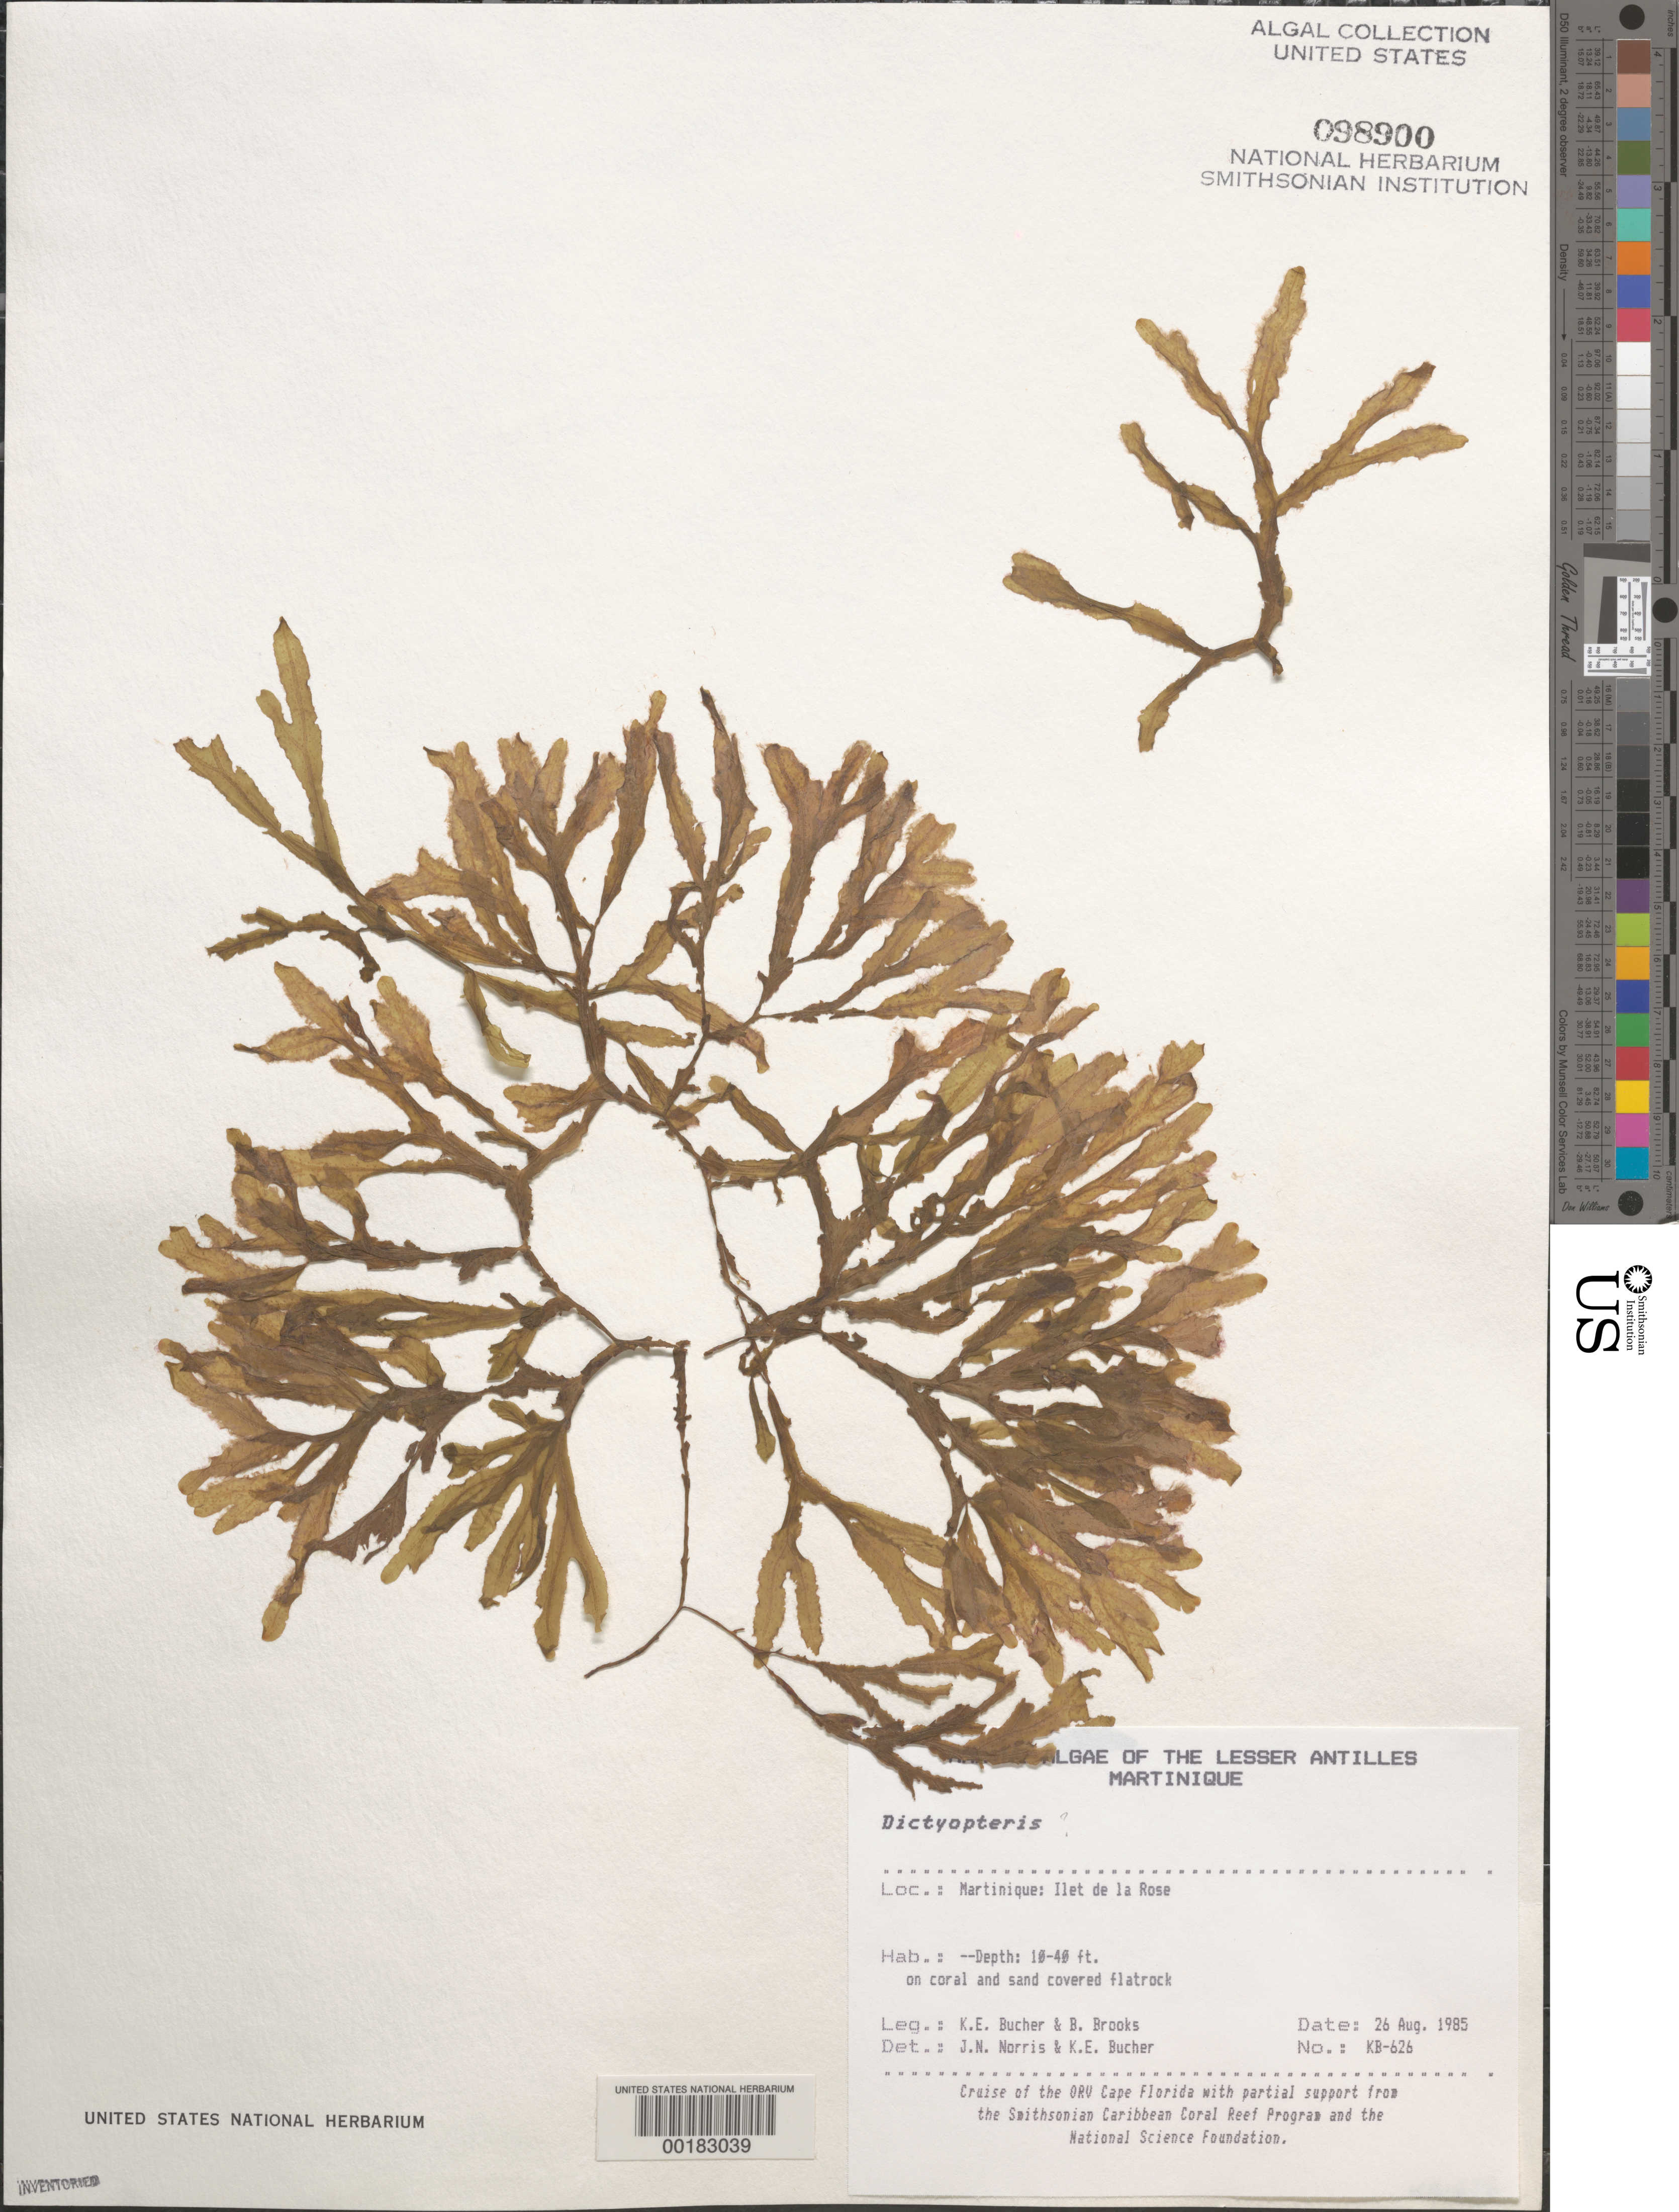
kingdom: Chromista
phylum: Ochrophyta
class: Phaeophyceae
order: Dictyotales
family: Dictyotaceae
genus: Dictyopteris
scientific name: Dictyopteris sp.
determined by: Norris, J. N.; Bucher, K. E.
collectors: K. E. Bucher & B. Brooks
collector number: Kb-626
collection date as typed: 28 Aug 1985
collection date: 1985-08-28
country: Martinique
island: Ilet de la Rose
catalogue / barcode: US 98900